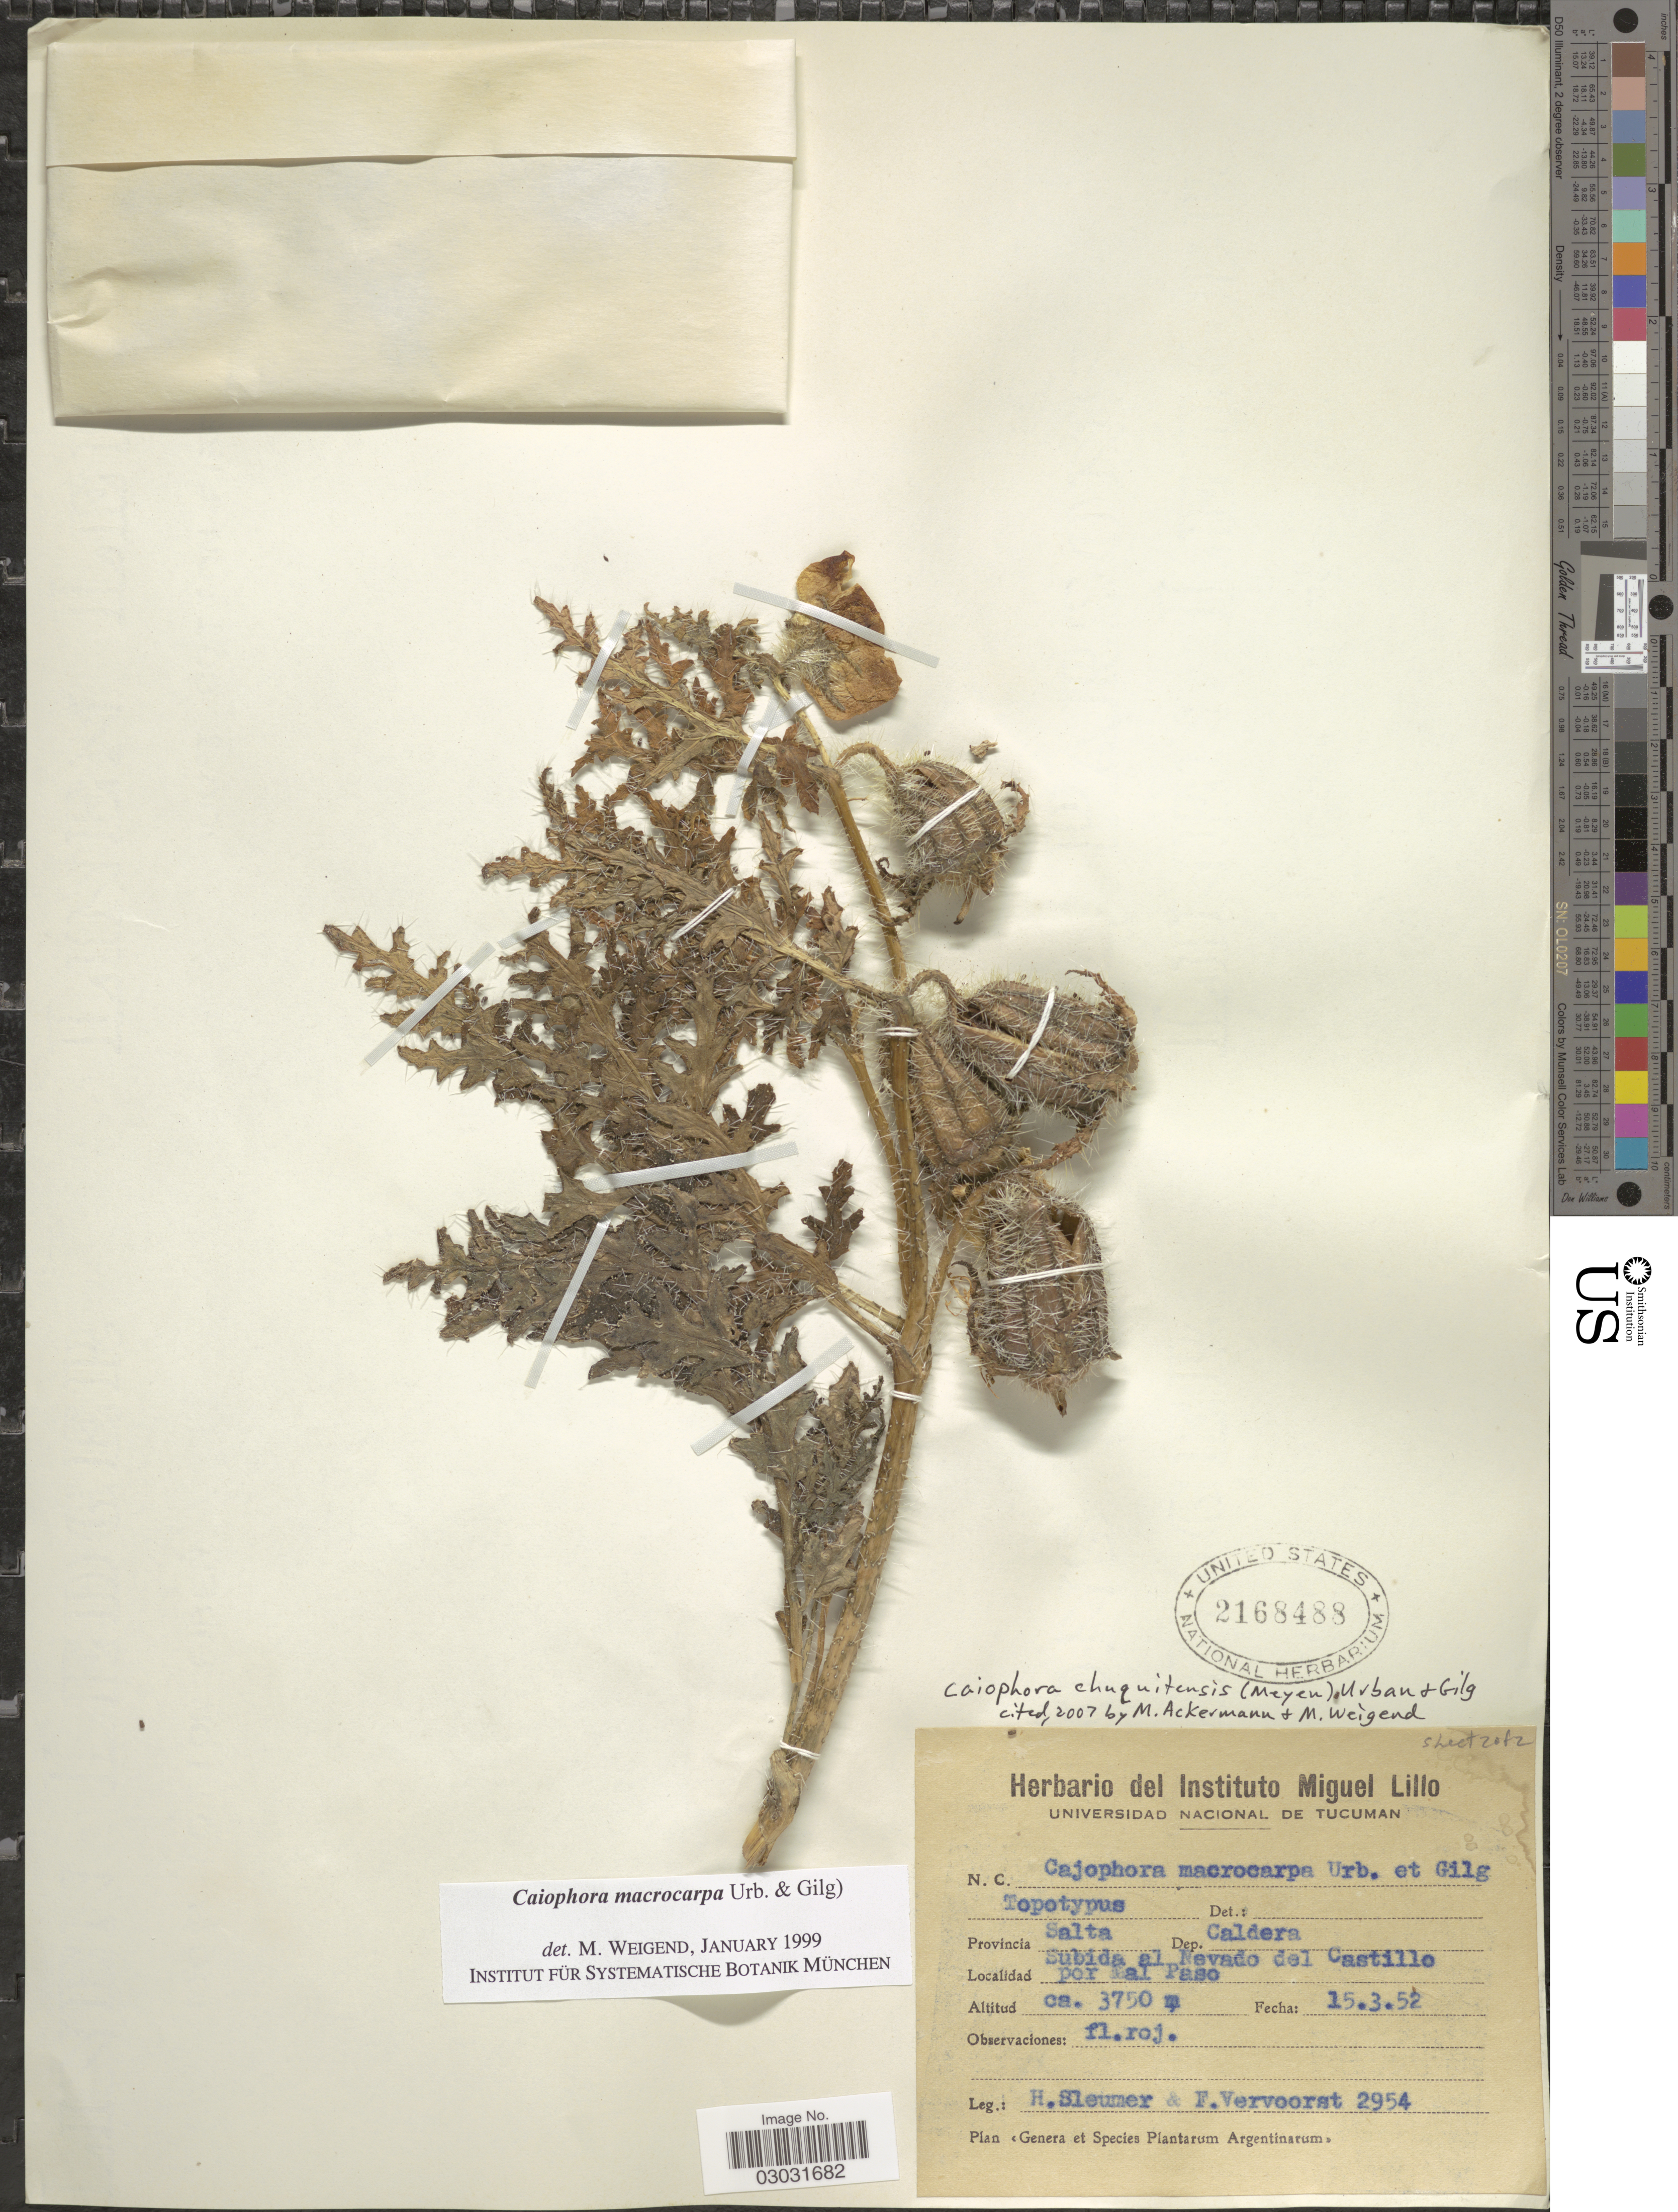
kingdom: Plantae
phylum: Tracheophyta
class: Magnoliopsida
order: Cornales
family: Loasaceae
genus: Caiophora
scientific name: Caiophora chuquitensis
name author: (Meyen) Urb. & Gilg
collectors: H. O. Sleumer & F. Vervoorst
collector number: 2954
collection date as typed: Transcribed d/m/y: 15/3/52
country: Argentina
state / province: Salta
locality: Dep. Caldera. Subida al Nevado del Castillo por Mal Paso.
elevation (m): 3750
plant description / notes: Fruit temporarily sampled for micro-CT scanning.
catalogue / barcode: US 2168488